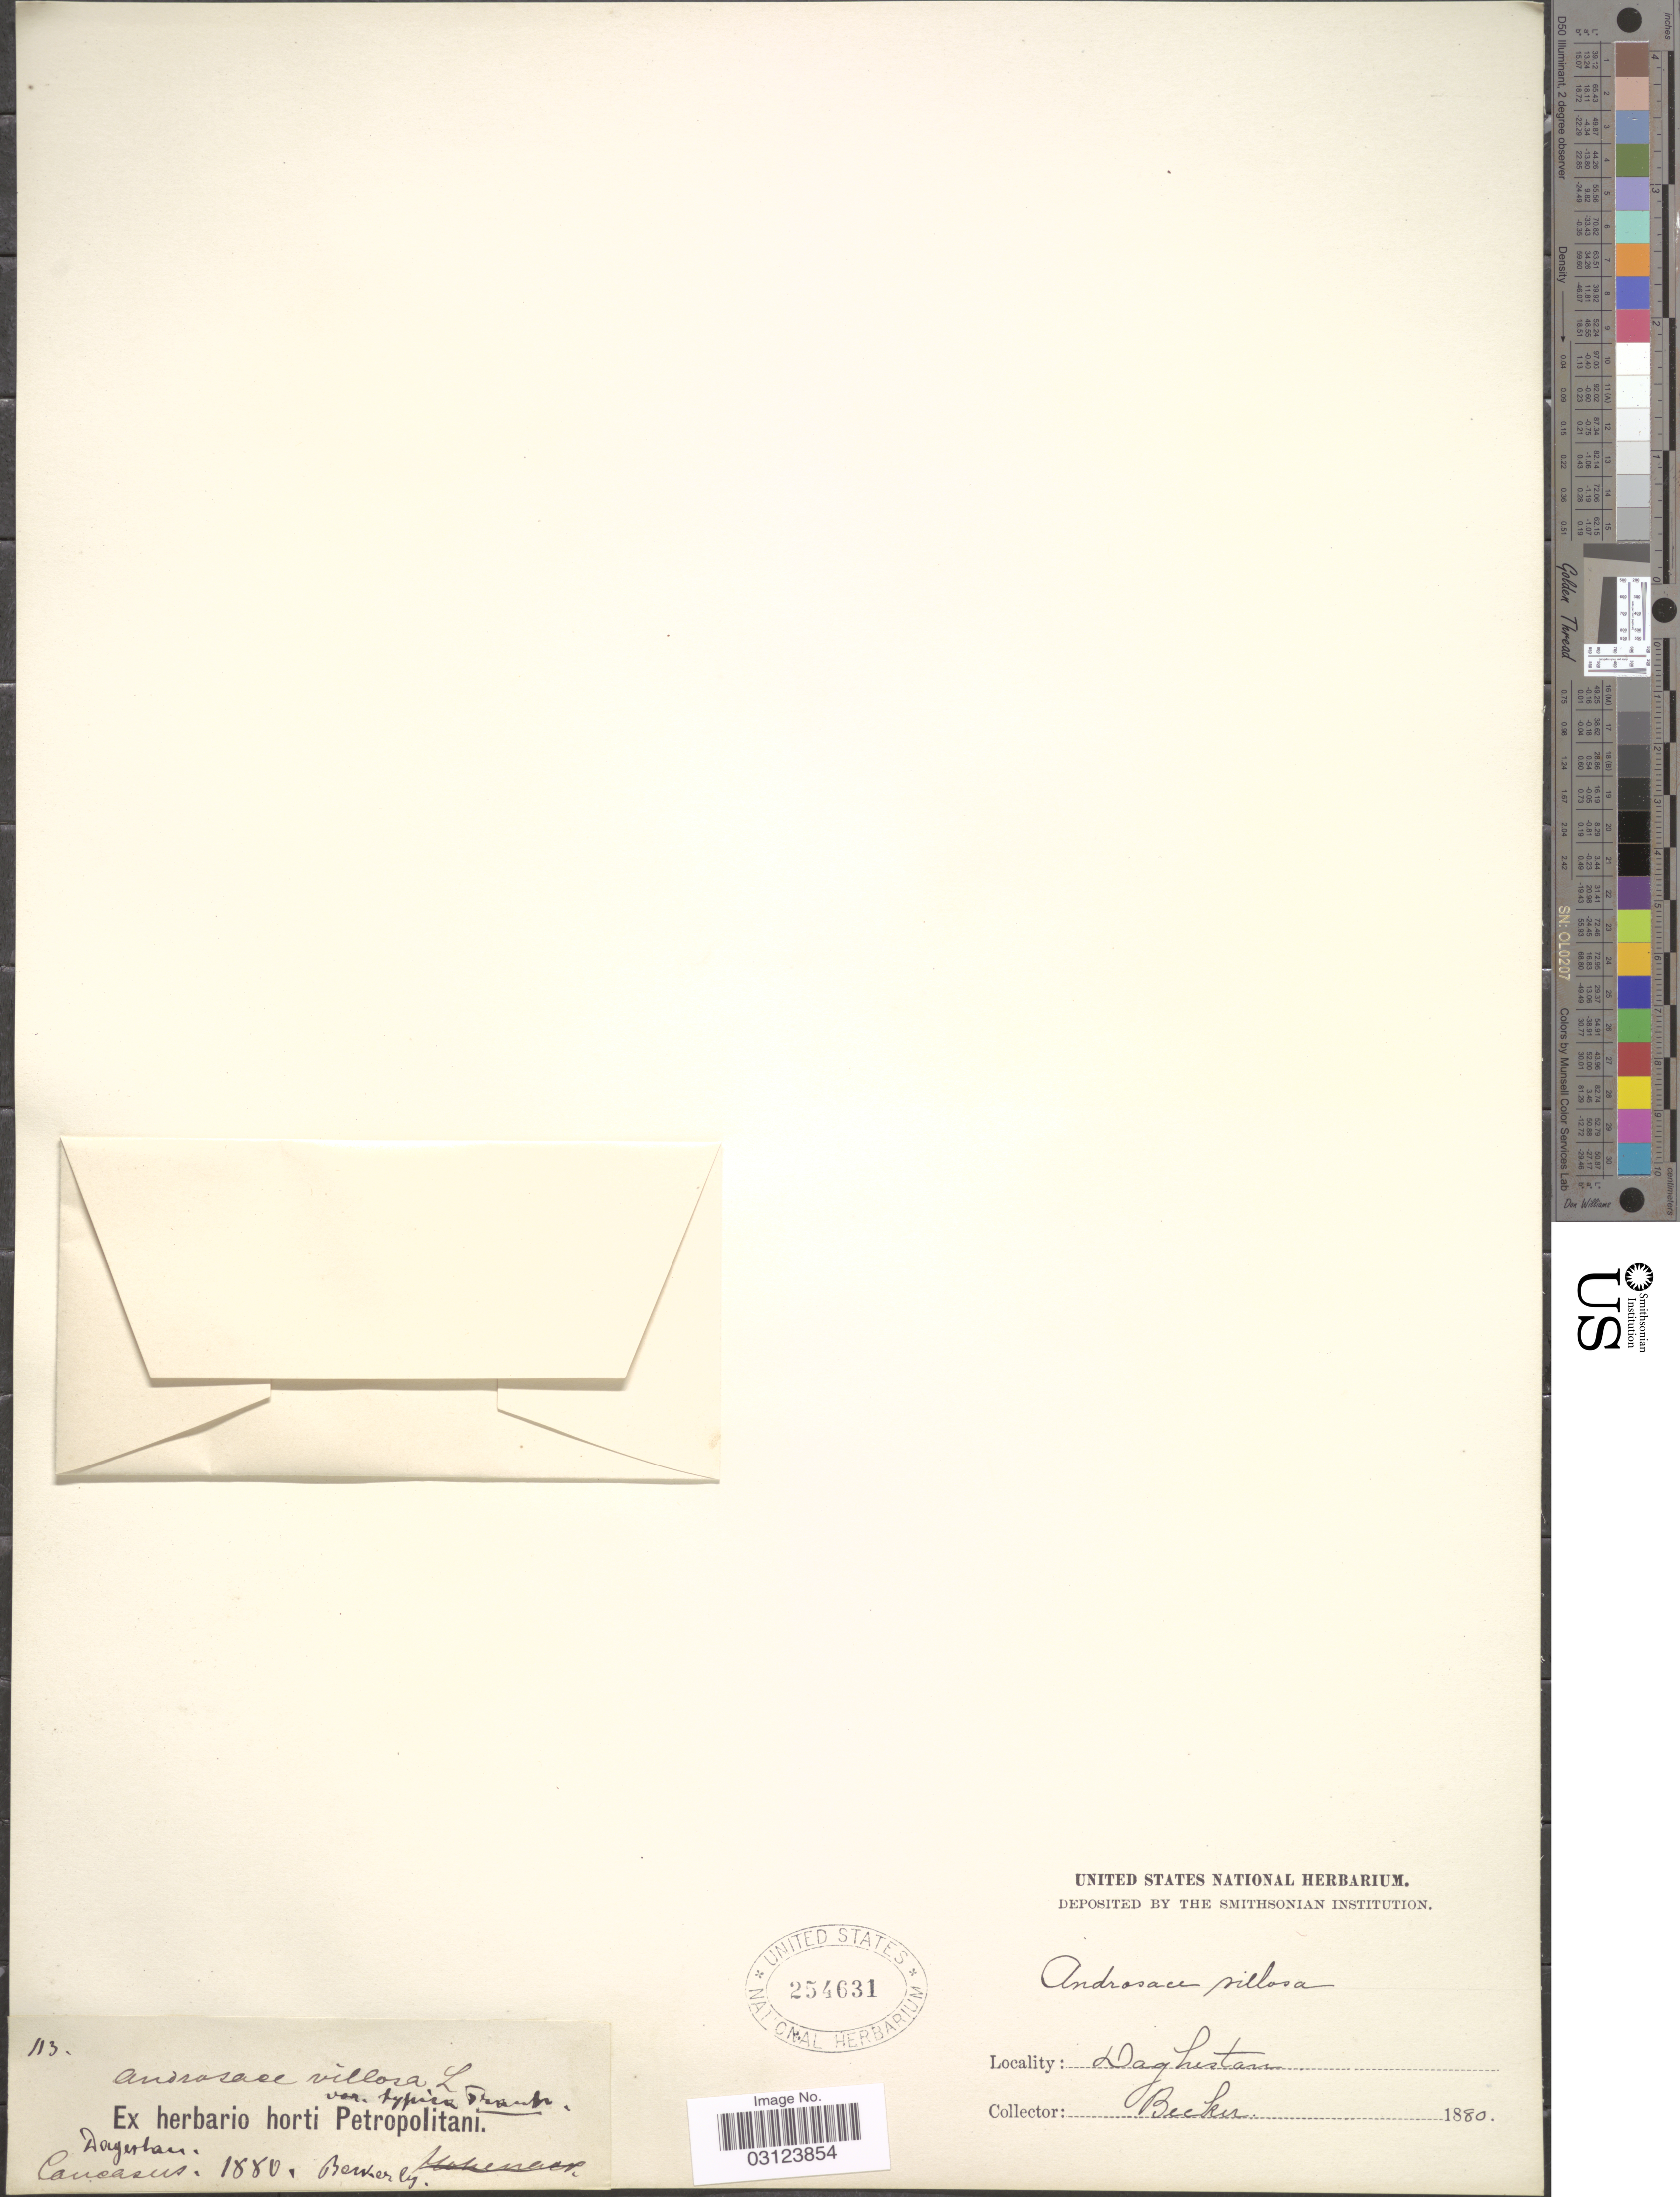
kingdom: Plantae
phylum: Tracheophyta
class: Magnoliopsida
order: Ericales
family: Primulaceae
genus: Androsace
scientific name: Androsace villosa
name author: L.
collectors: -. Becker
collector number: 113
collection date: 1880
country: Russian Federation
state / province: Dagestan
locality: Daghestan. Caucasus.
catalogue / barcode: US 254631